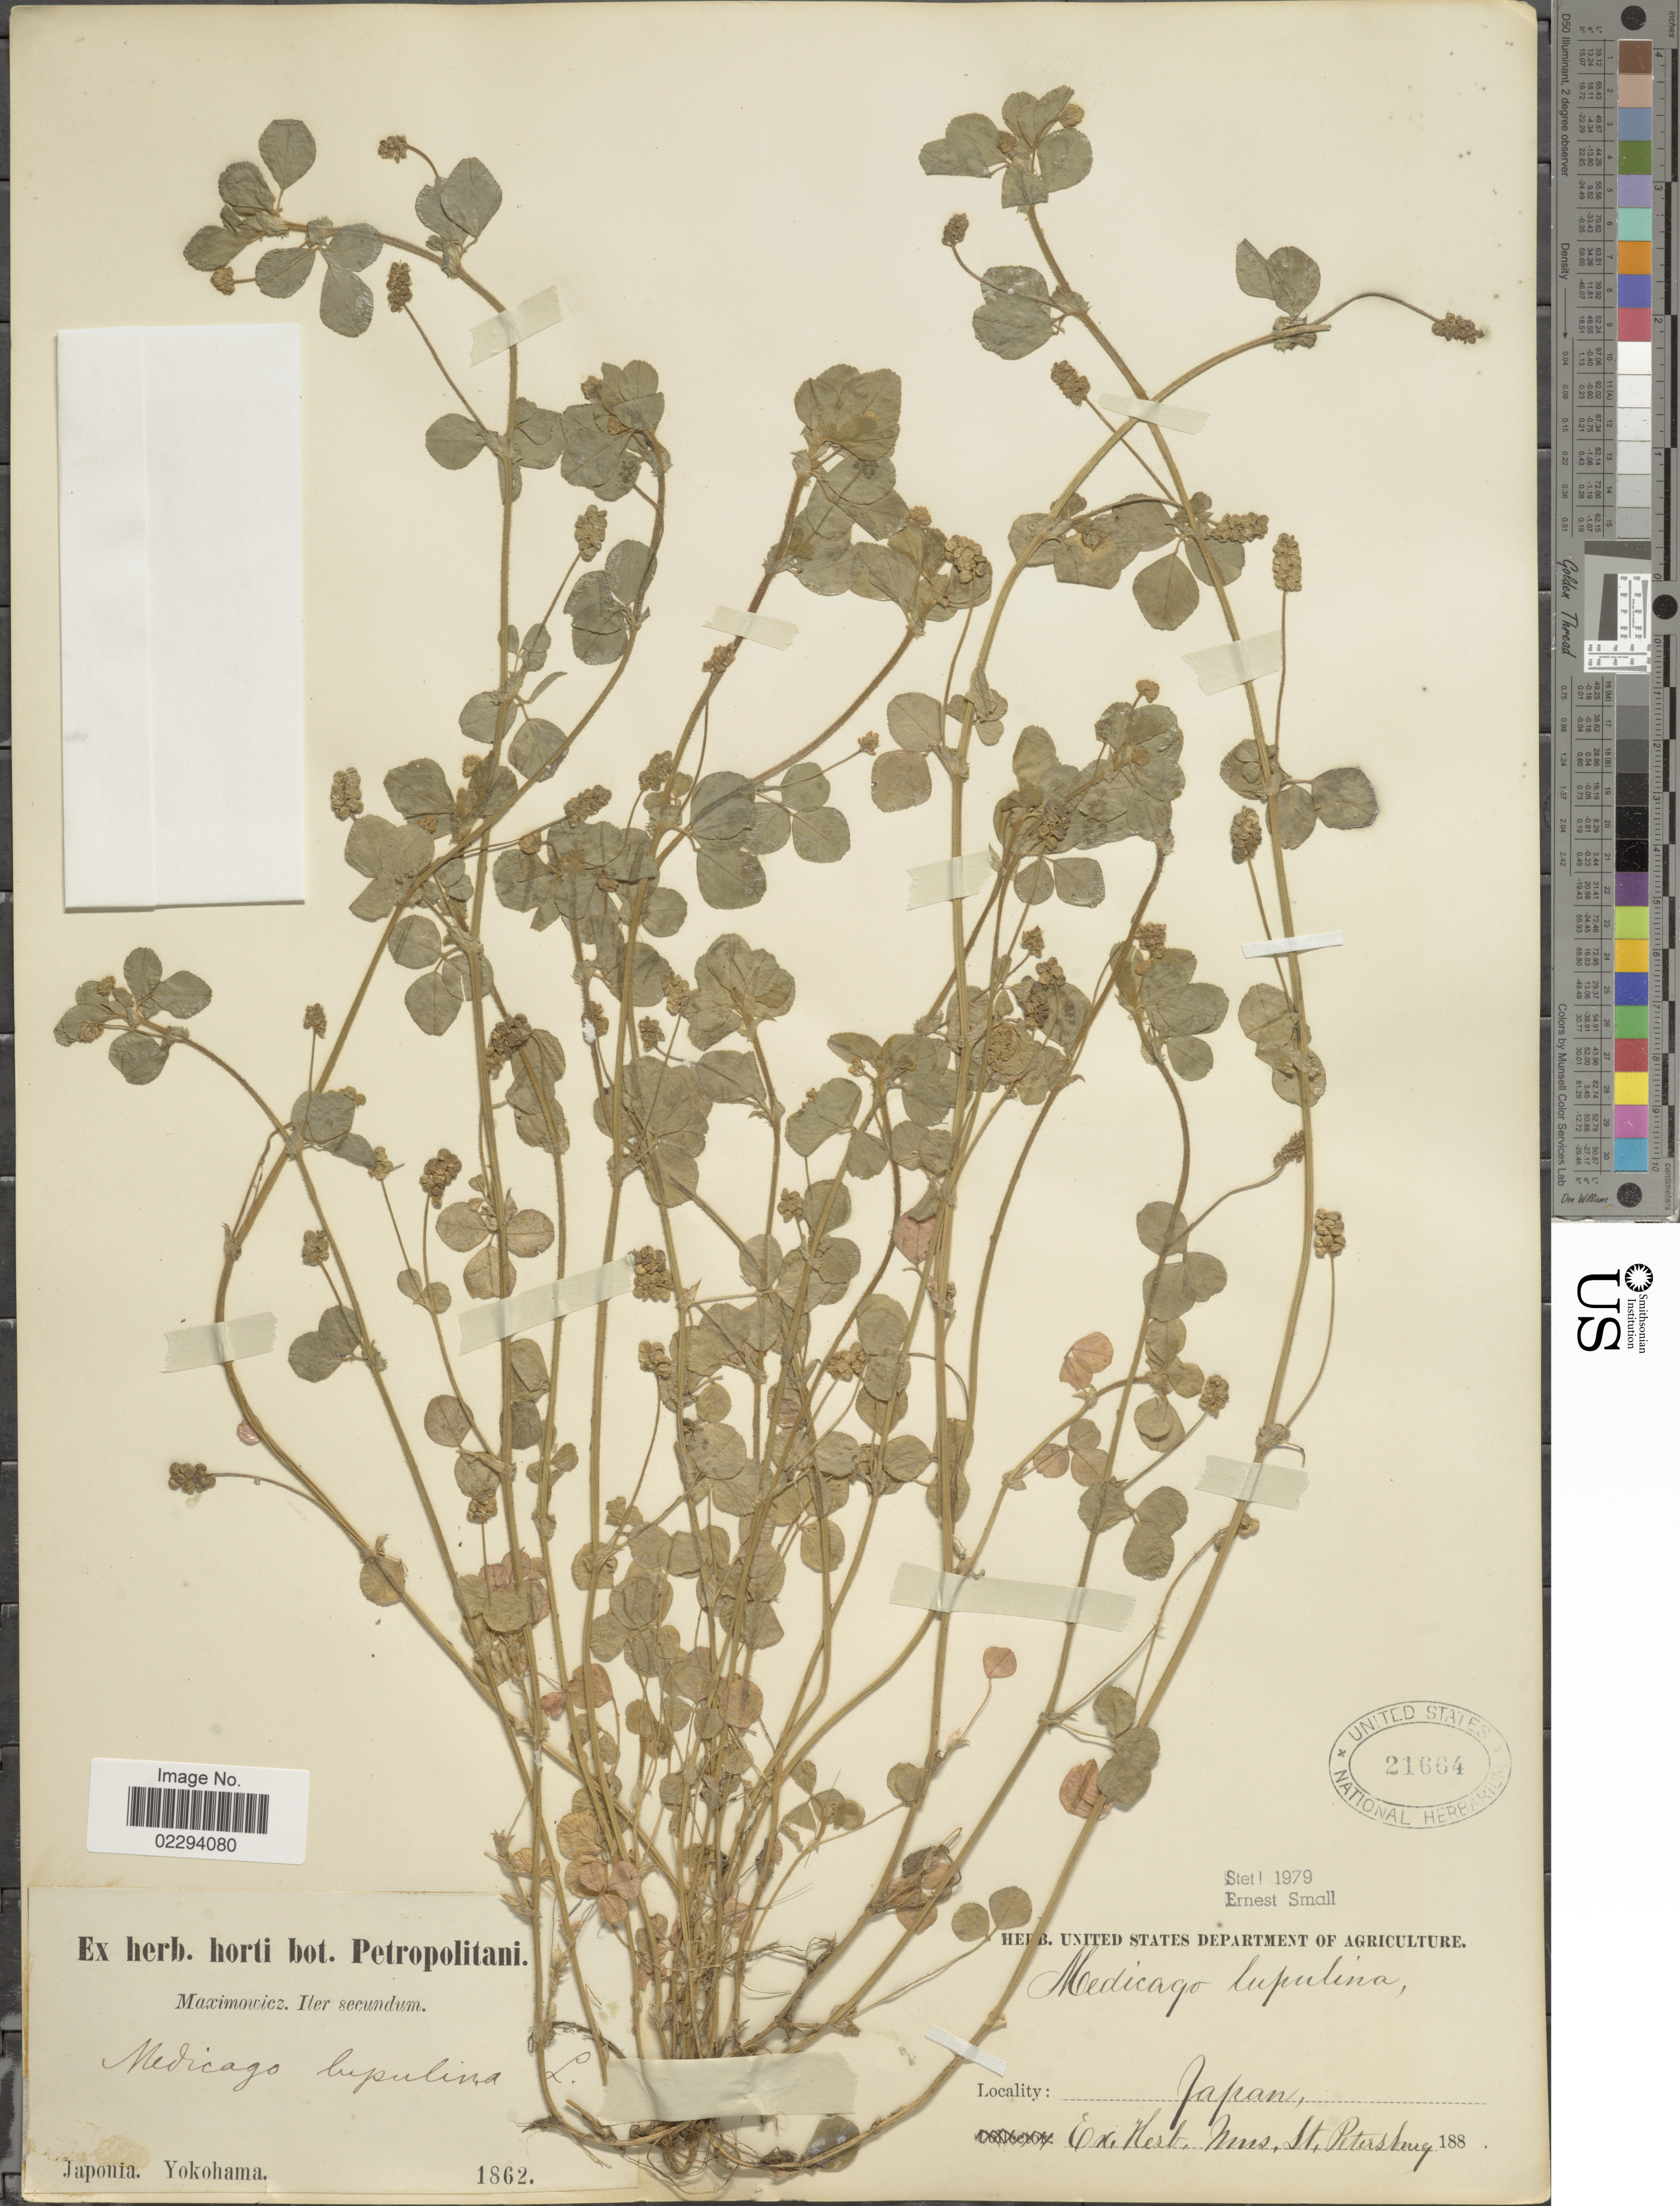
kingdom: Plantae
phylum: Tracheophyta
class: Magnoliopsida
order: Fabales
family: Fabaceae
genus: Medicago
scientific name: Medicago lupulina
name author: L.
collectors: Maximowicz, --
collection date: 1862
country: Japan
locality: Iter secundum. Japonia. Yokohama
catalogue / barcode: US 21664